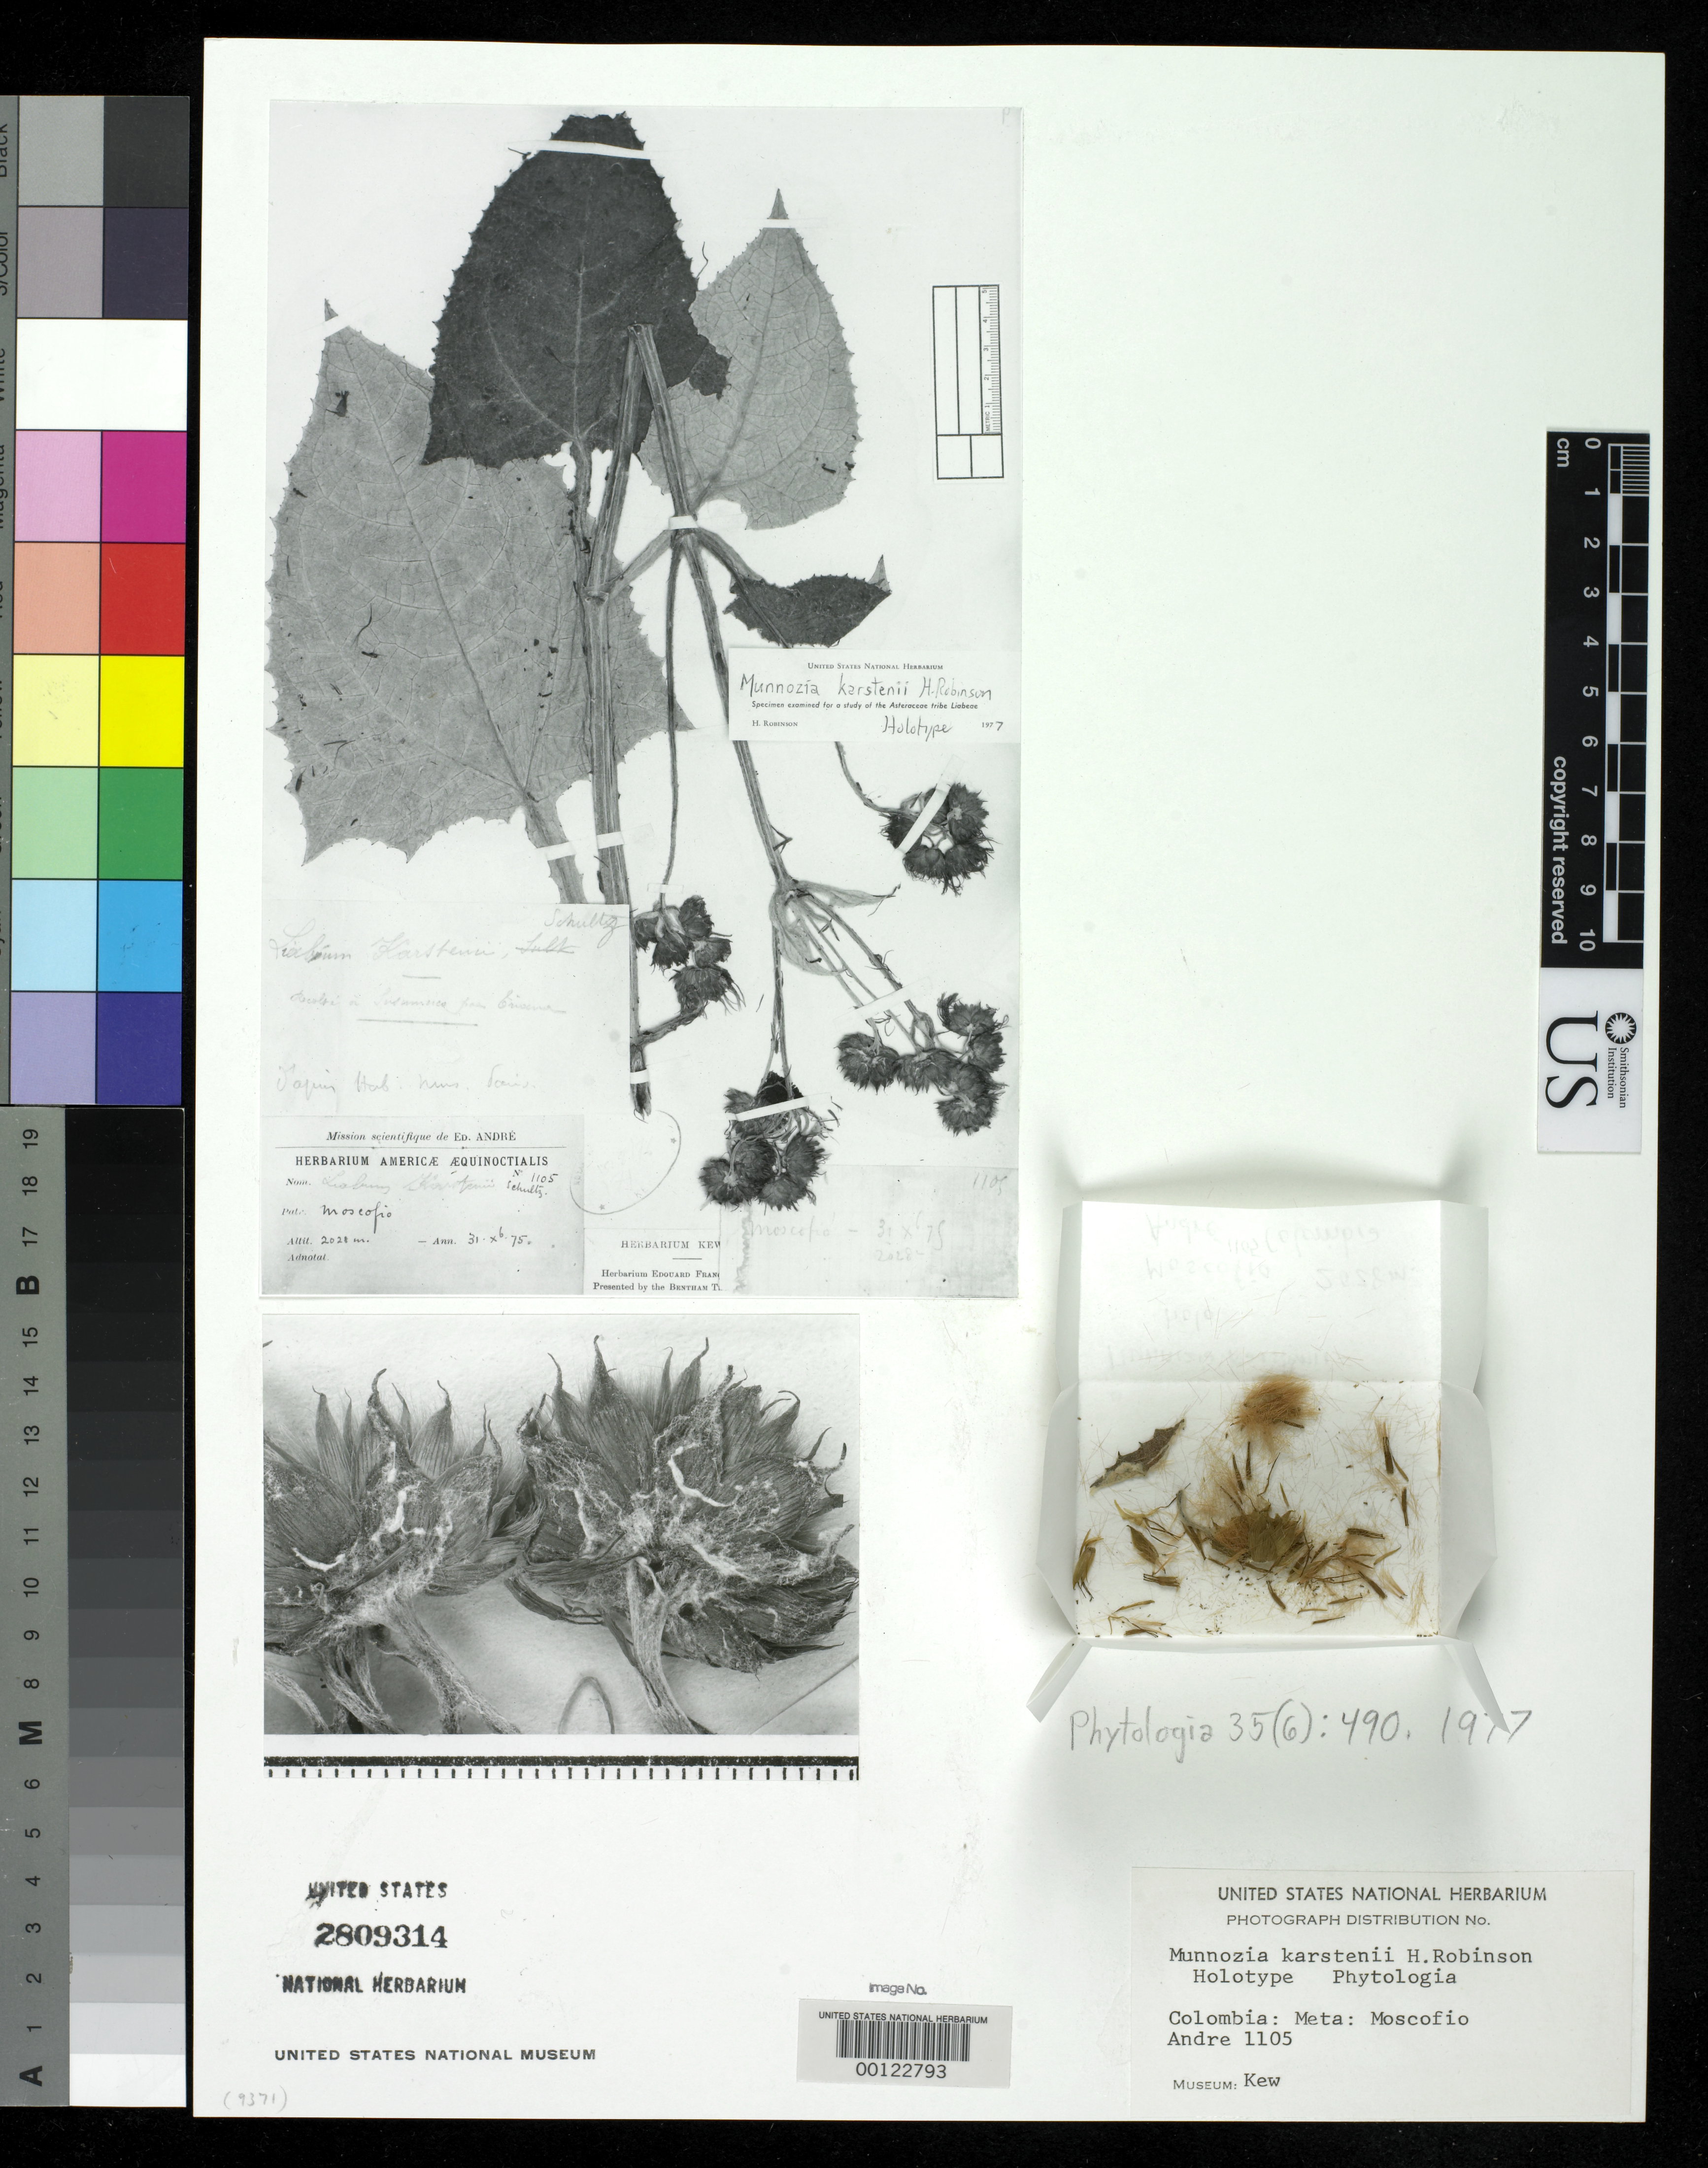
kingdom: Plantae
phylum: Tracheophyta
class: Magnoliopsida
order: Asterales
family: Asteraceae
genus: Munnozia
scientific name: Munnozia karstenii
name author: H. Rob.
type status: Isotype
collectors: É. F. André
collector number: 1105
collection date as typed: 31 Dec 1875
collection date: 1875-12-31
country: Colombia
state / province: Meta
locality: Moscofio.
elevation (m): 2028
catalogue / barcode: US 2809314